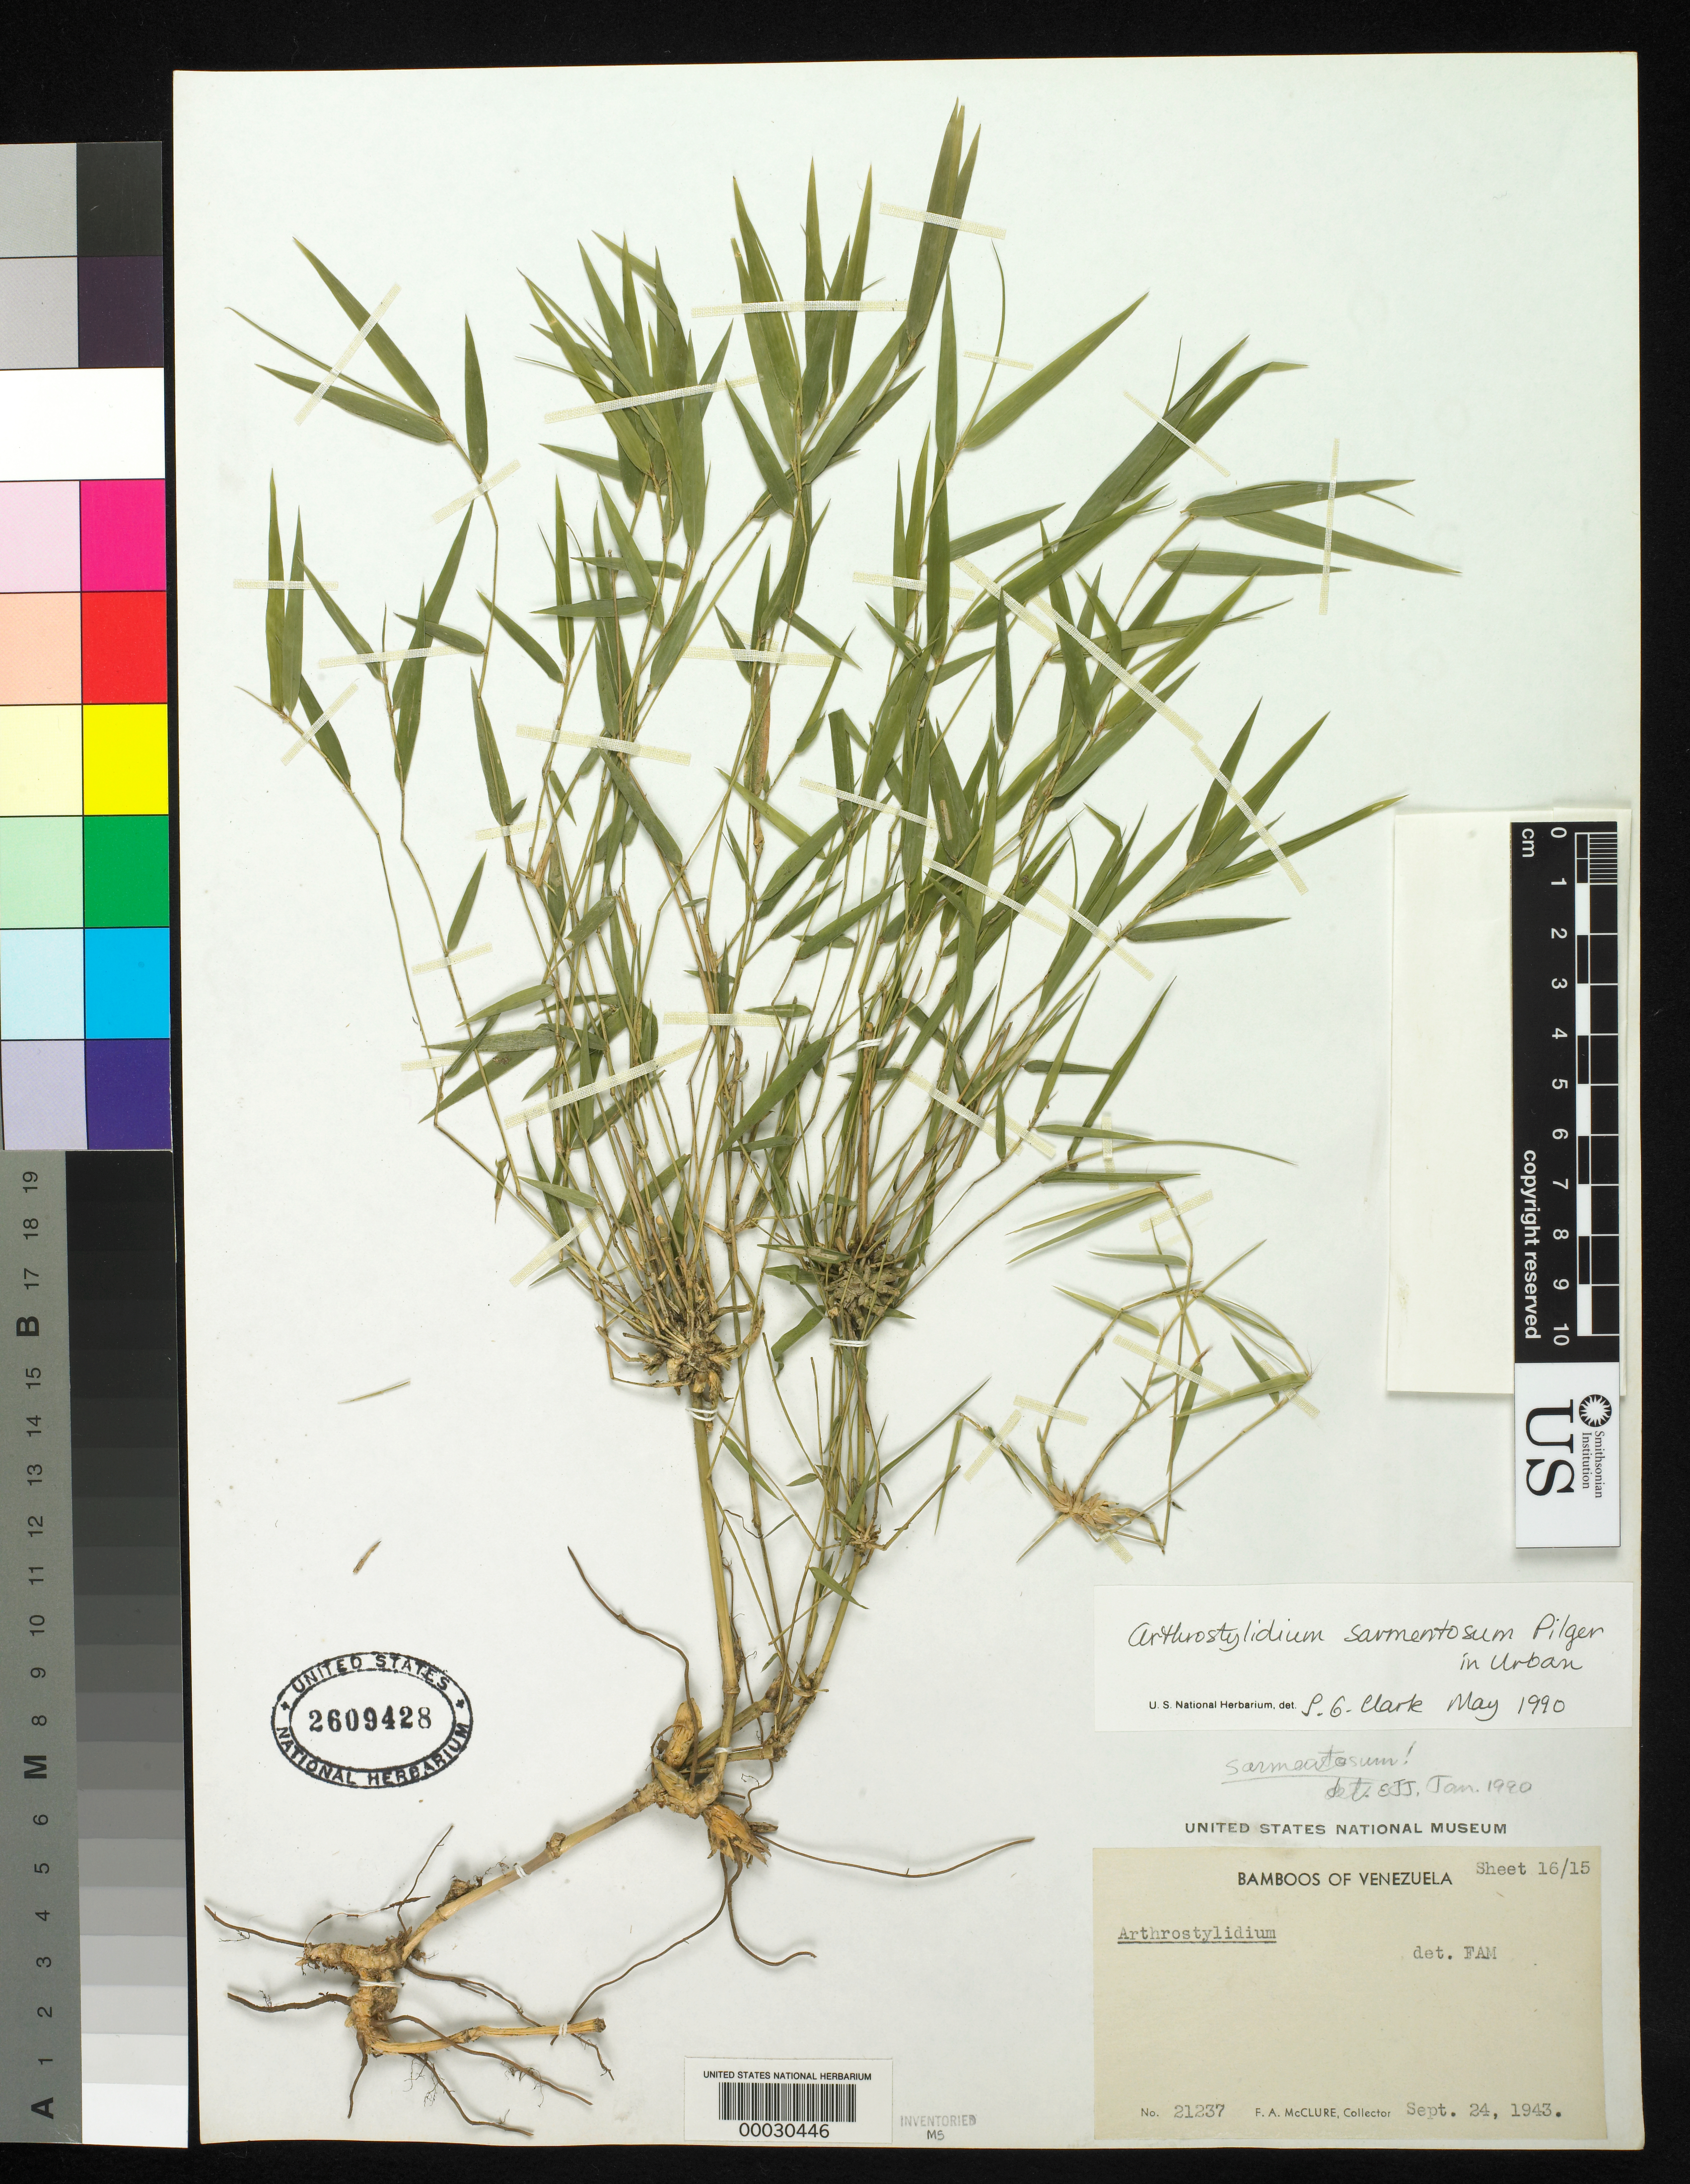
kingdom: Plantae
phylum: Tracheophyta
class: Liliopsida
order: Poales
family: Poaceae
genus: Arthrostylidium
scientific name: Arthrostylidium sarmentosum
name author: Pilg. in Urb.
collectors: F. A. McClure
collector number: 21237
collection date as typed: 24 Sep 1943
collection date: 1943-09-24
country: Venezuela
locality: El Junquito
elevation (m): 1800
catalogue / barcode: US 2609428